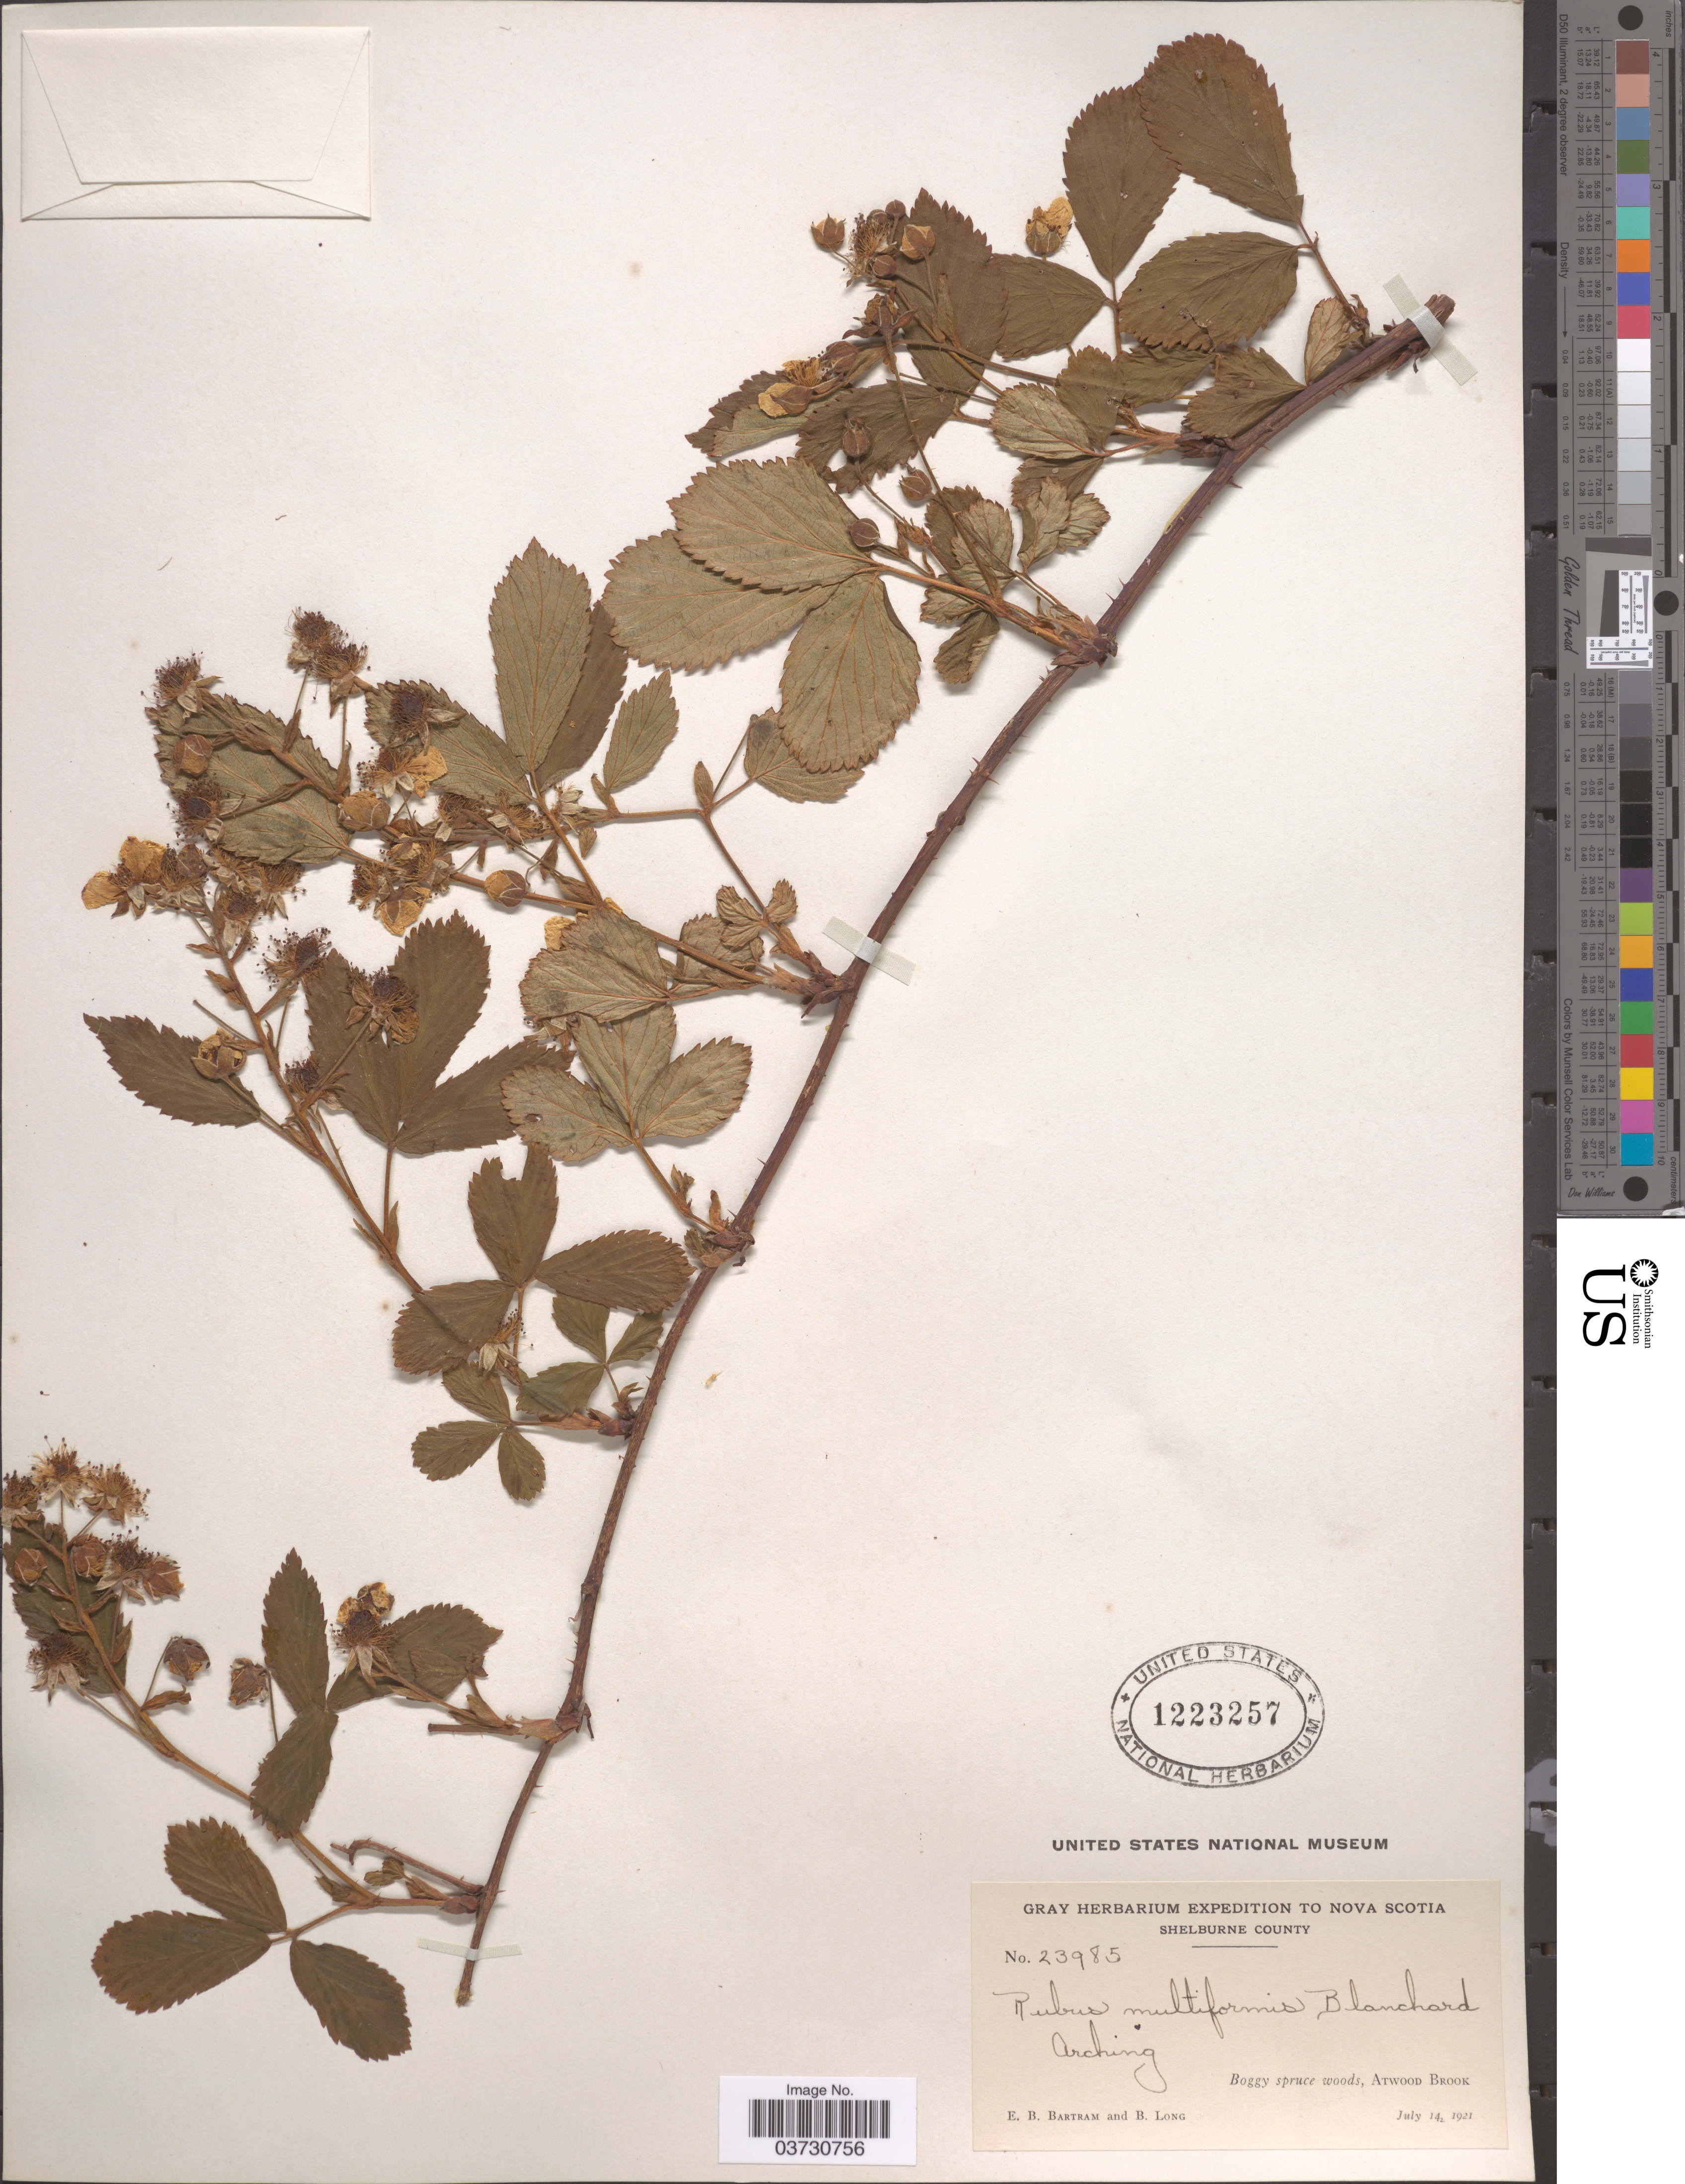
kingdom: Plantae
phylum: Tracheophyta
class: Magnoliopsida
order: Rosales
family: Rosaceae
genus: Rubus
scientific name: Rubus multiformis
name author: Blanch.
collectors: E. B. Bartram & B. Long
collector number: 23985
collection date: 1921-07-14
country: Canada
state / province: Nova Scotia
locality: Shelburne County. Atwood Brook.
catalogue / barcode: US 1223257